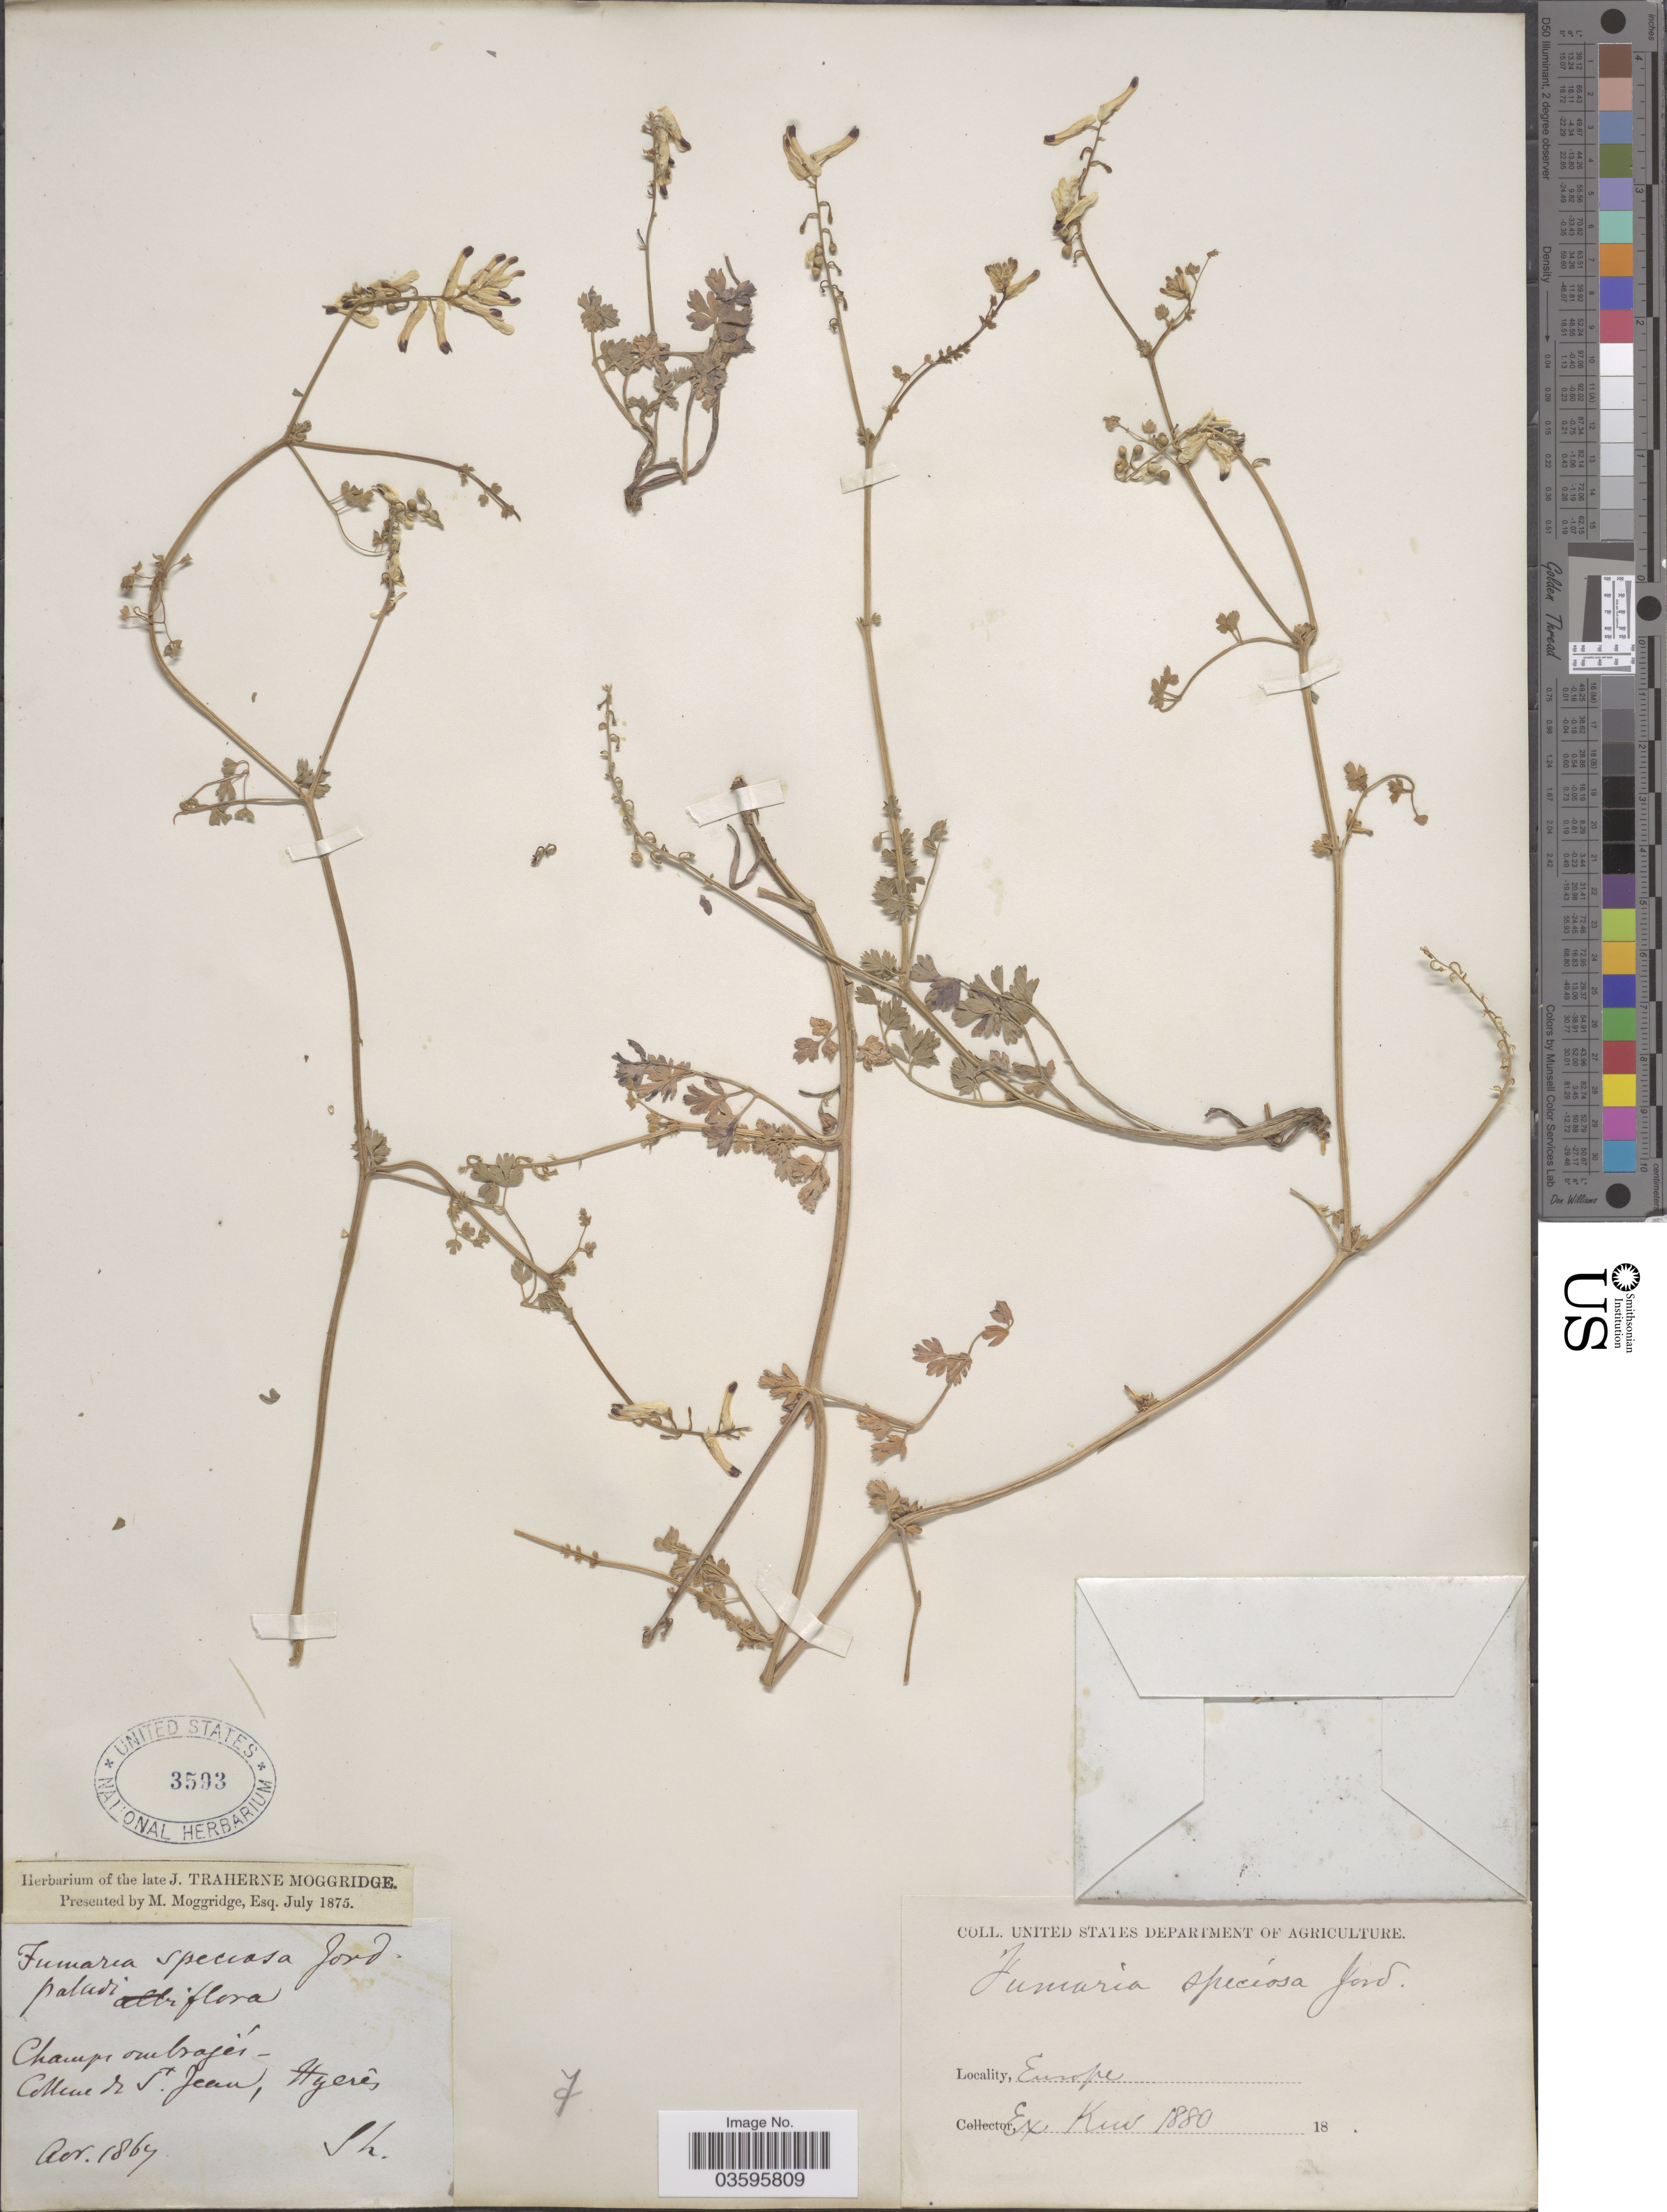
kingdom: Plantae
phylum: Tracheophyta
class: Magnoliopsida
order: Ranunculales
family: Papaveraceae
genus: Fumaria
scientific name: Fumaria speciosa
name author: Jord.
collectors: J. T. Moggridge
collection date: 1864-04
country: France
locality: Champs ombrajes - Colline de St. Jean, Hyerés. Europe.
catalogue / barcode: US 3593